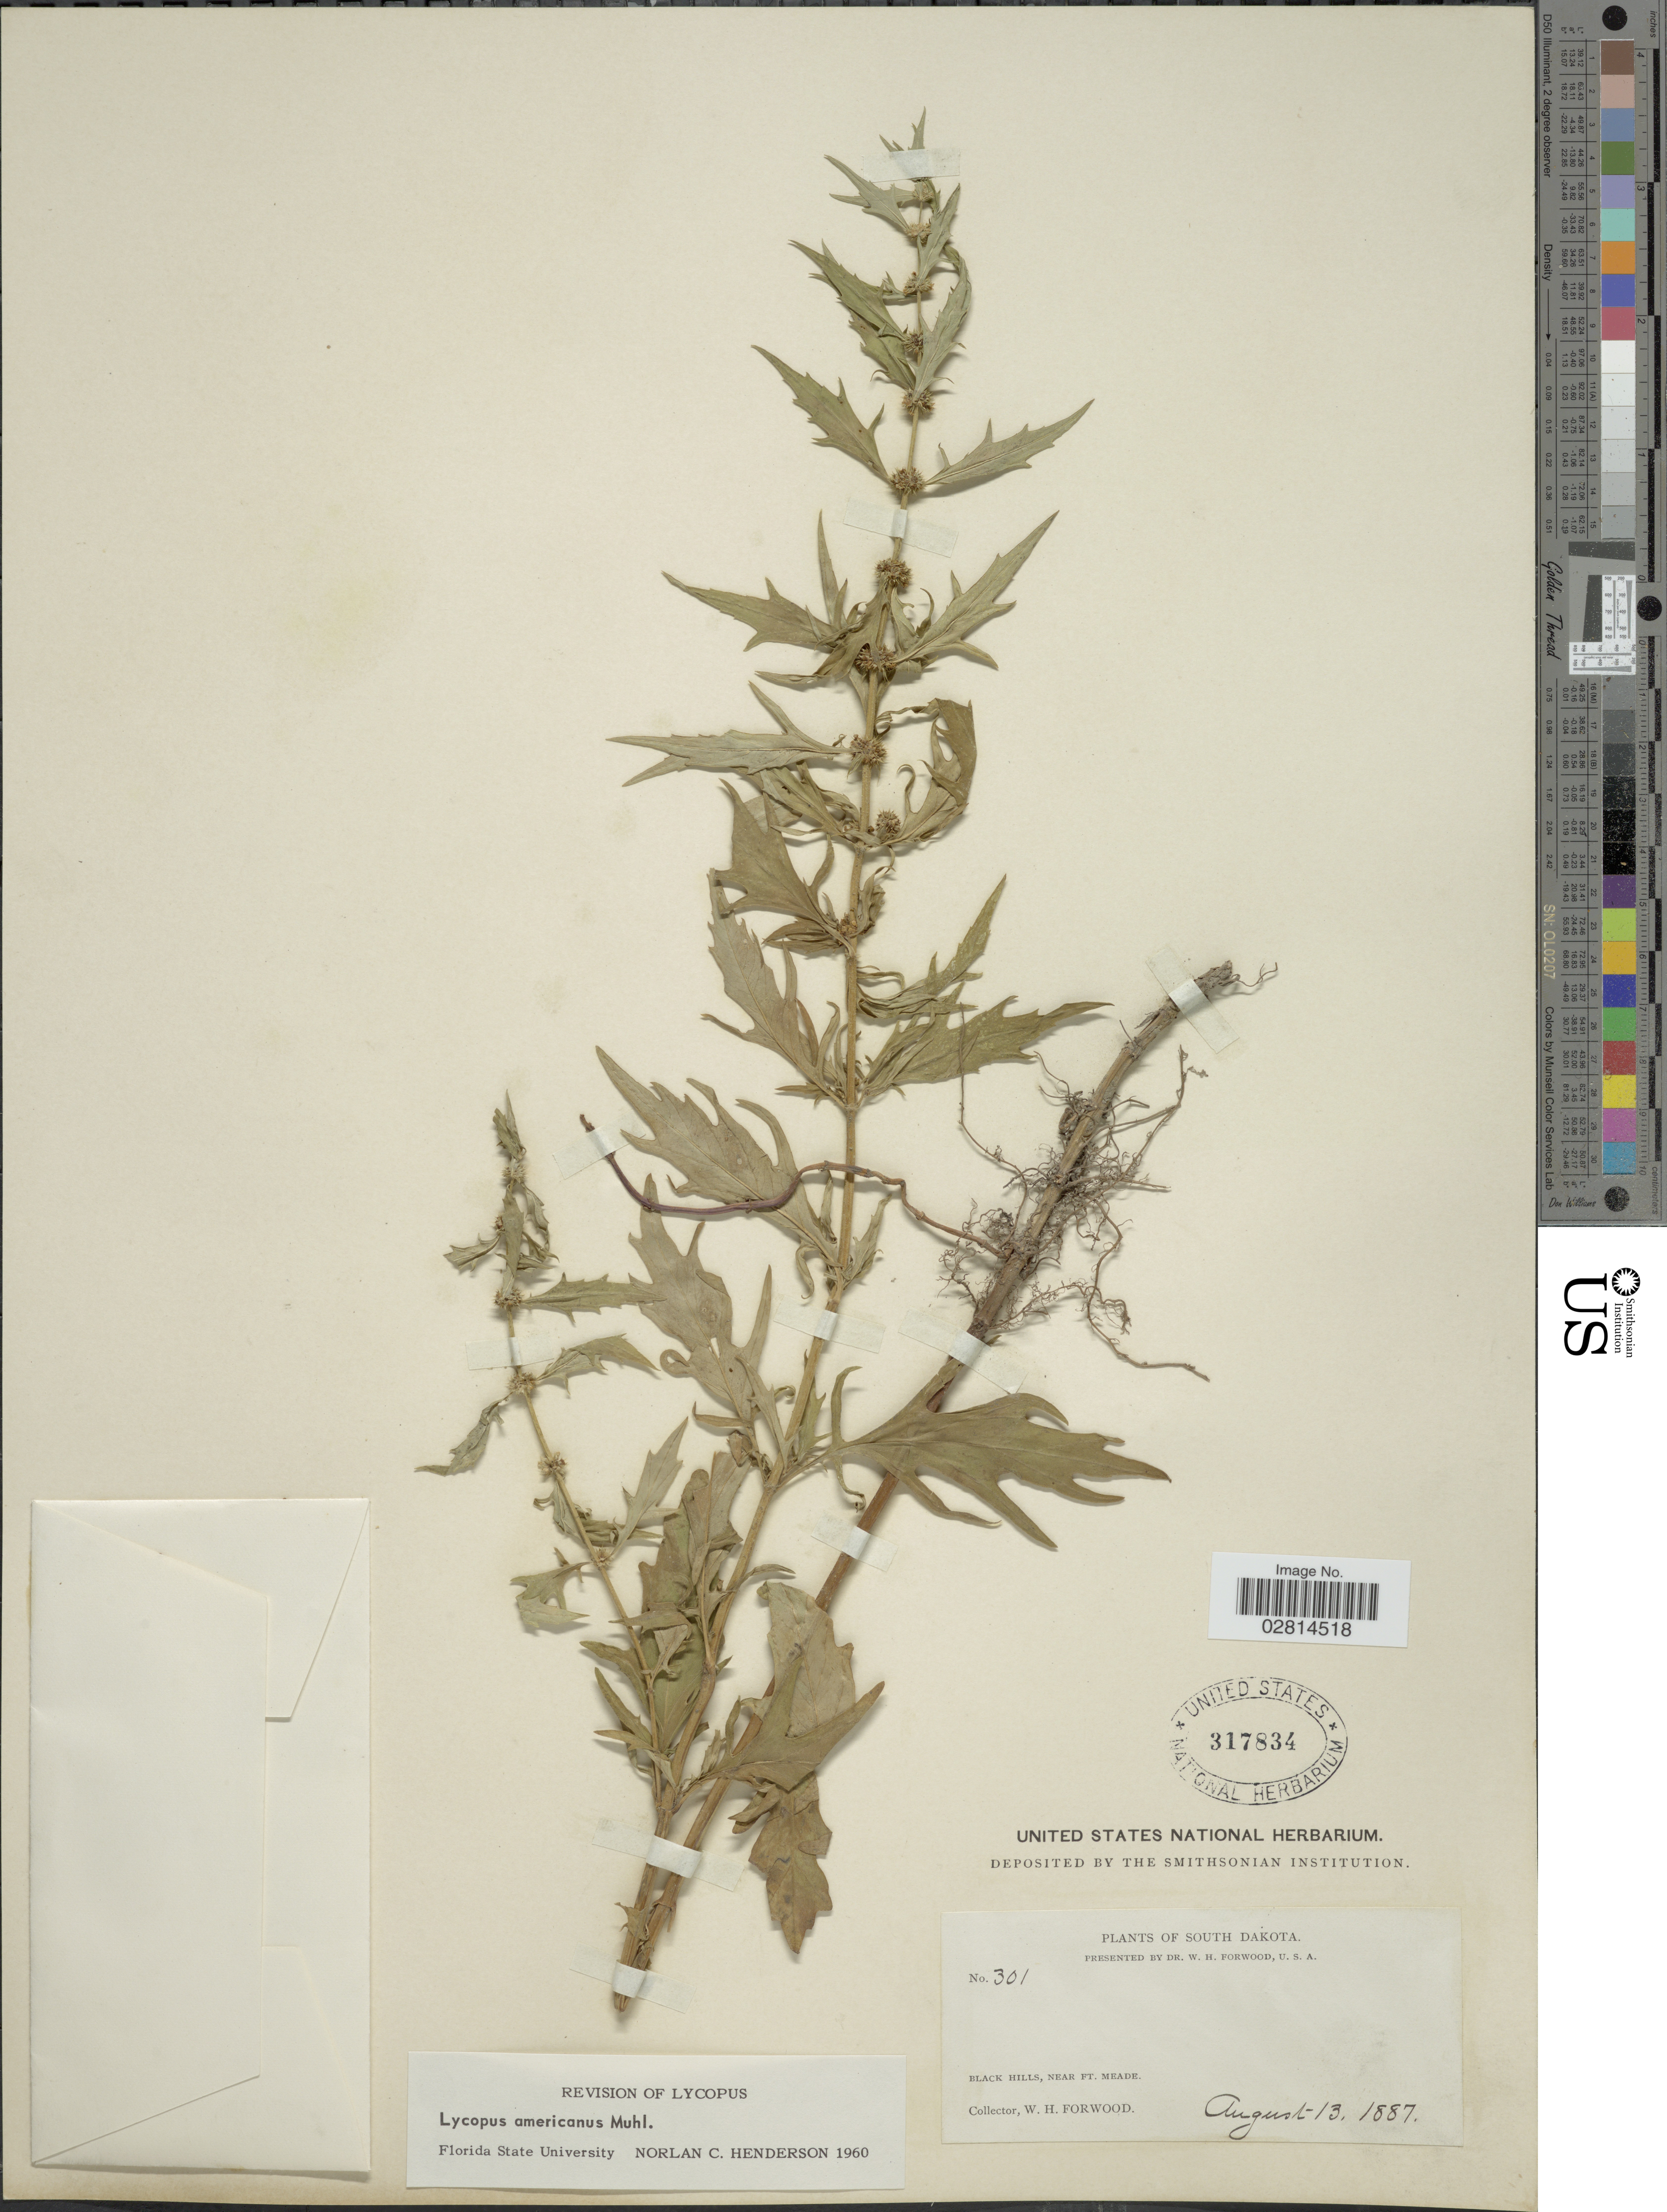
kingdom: Plantae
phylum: Tracheophyta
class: Magnoliopsida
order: Lamiales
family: Lamiaceae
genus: Lycopus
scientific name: Lycopus americanus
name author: Muhl. ex W.P.C. Barton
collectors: W. Forwood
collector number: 301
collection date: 1887-08-13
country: United States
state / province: South Dakota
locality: Black Hills, near Ft. Meade.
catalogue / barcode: US 317834